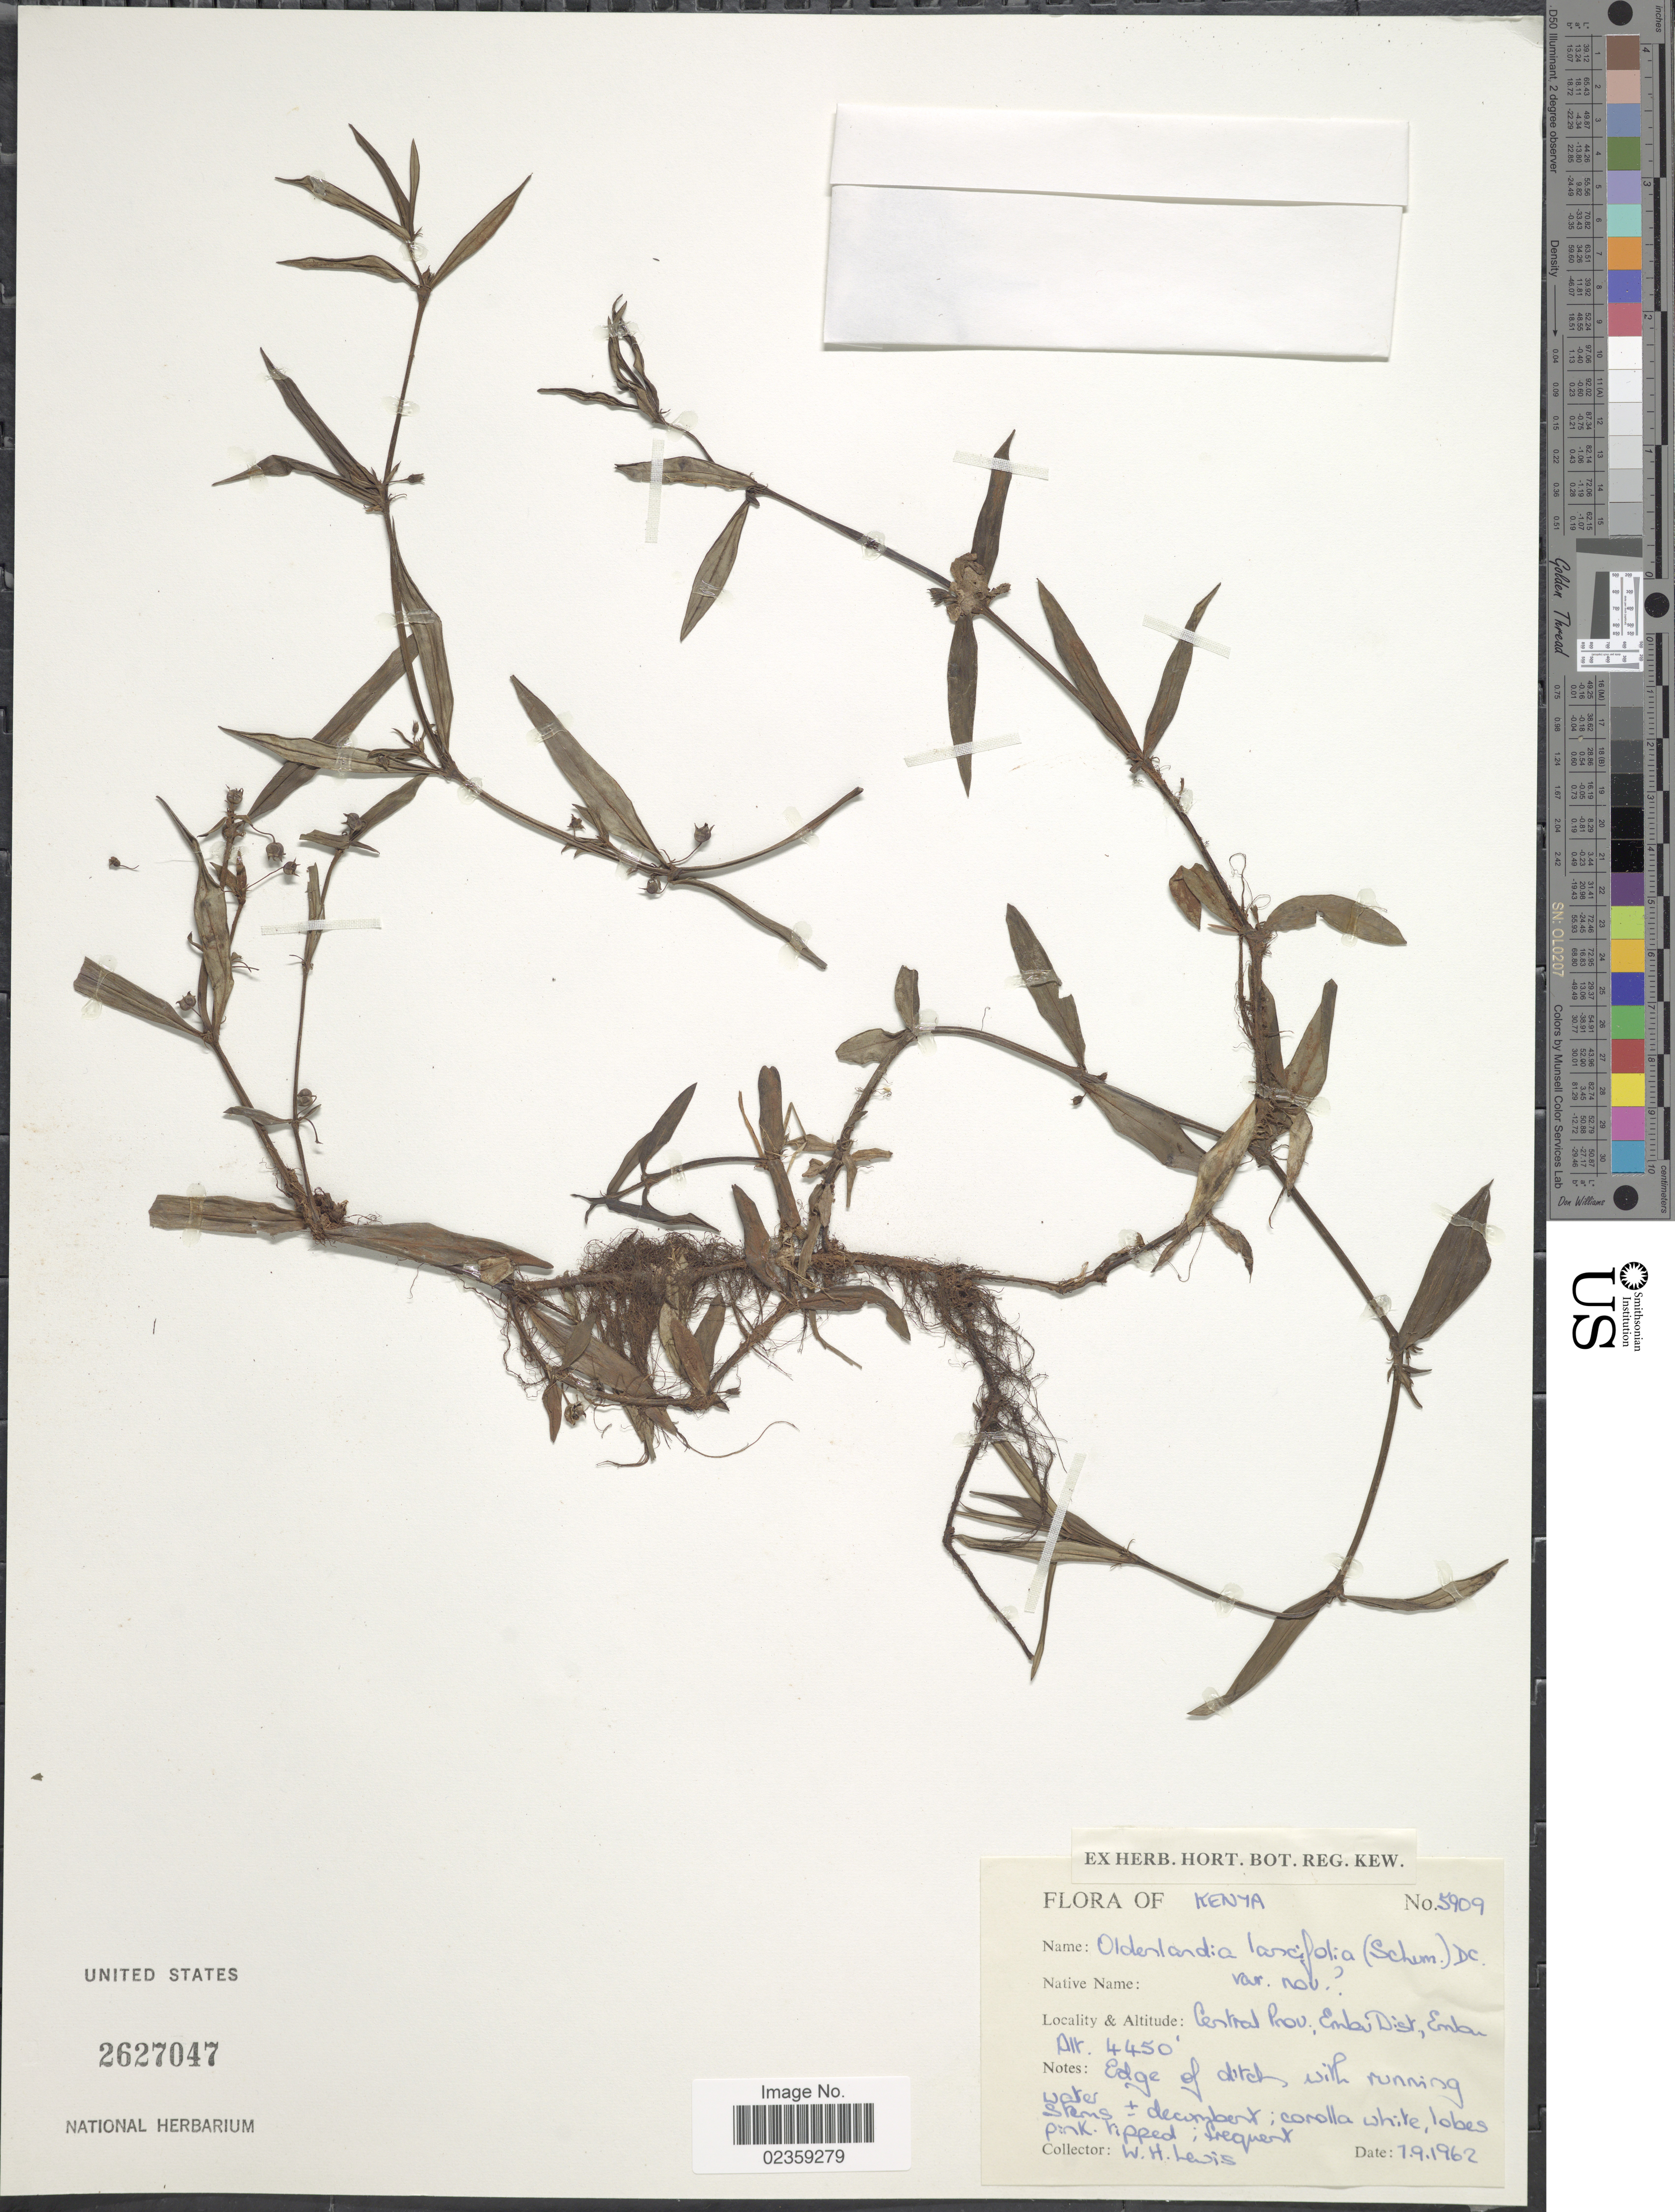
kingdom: Plantae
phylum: Tracheophyta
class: Magnoliopsida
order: Gentianales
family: Rubiaceae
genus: Oldenlandia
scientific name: Oldenlandia lancifolia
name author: (Schumach.) DC.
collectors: W. H. Lewis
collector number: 5909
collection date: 1962-09-01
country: Kenya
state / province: Embu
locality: Central Prov., Embu Dist, Embu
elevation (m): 1356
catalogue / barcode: US 2627047